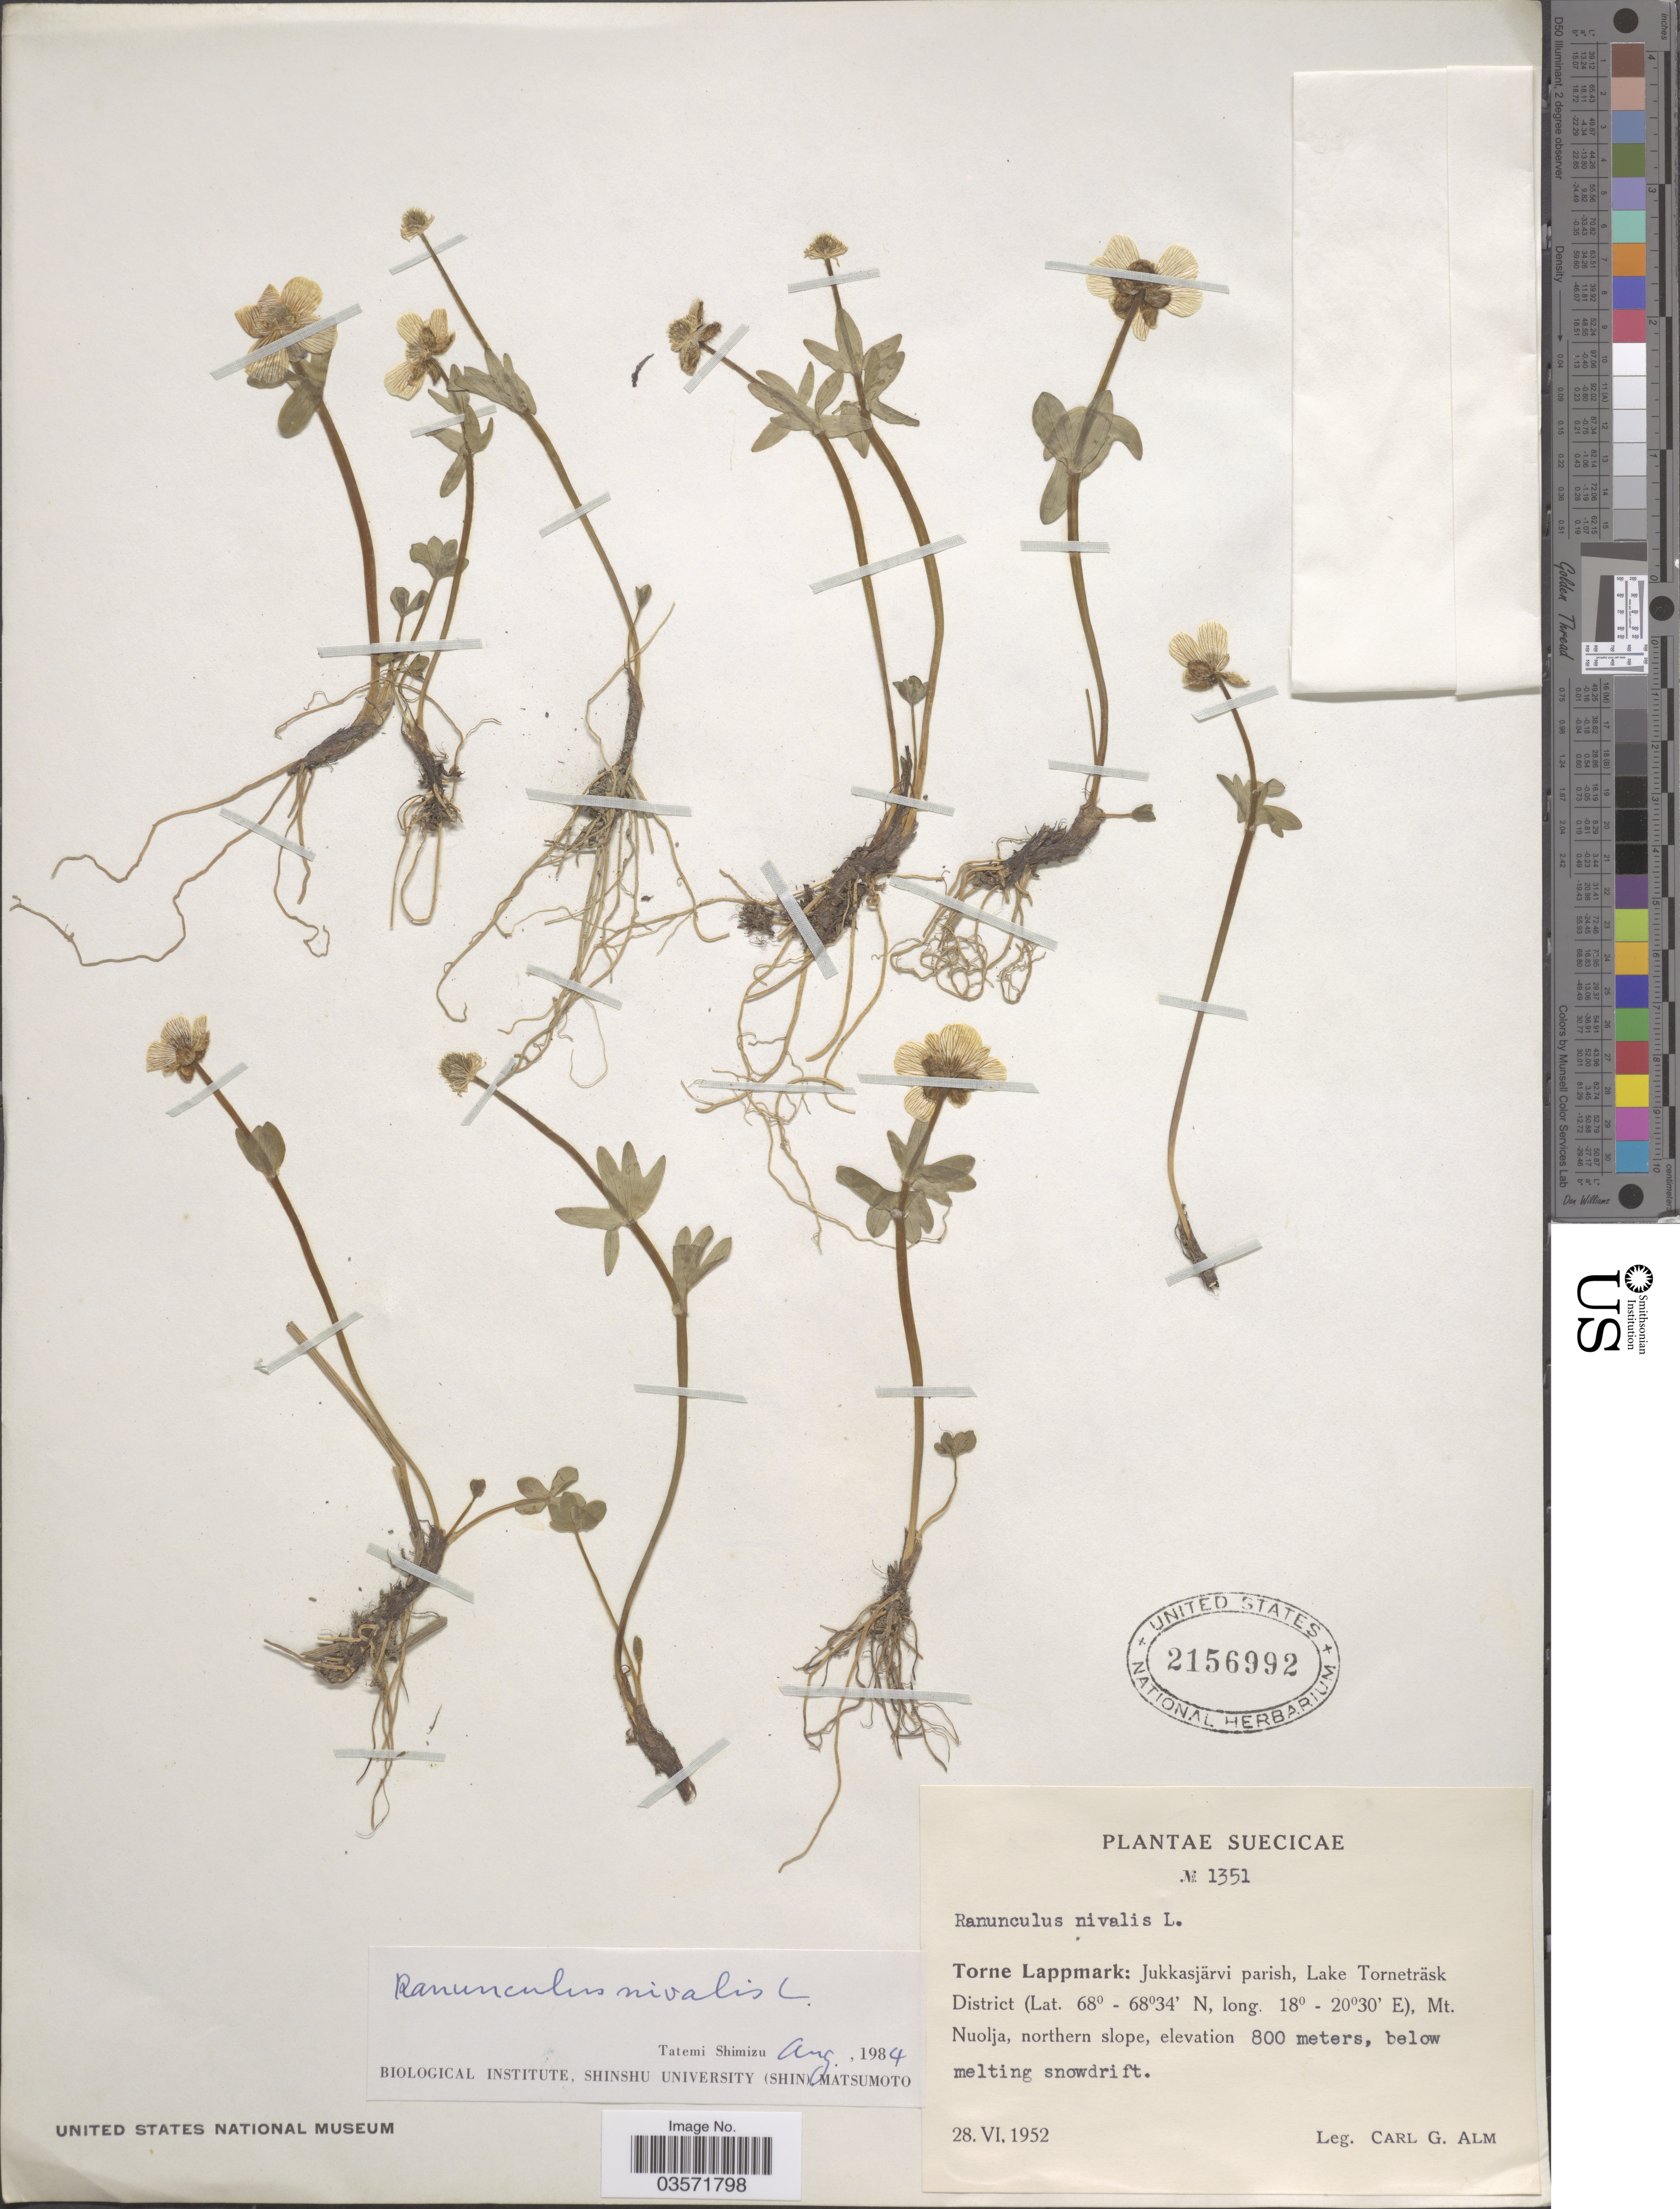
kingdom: Plantae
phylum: Tracheophyta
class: Magnoliopsida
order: Ranunculales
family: Ranunculaceae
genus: Ranunculus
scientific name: Ranunculus nivalis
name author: L.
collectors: C. G. Alm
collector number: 1351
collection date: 1952-06-28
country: Sweden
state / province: Norrbotten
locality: Suecicae. Torne Lappmark: Jukkasjärvi parish, Lake Torneträsk District, Mt. Nuolja, northern slope.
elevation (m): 800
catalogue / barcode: US 2156992